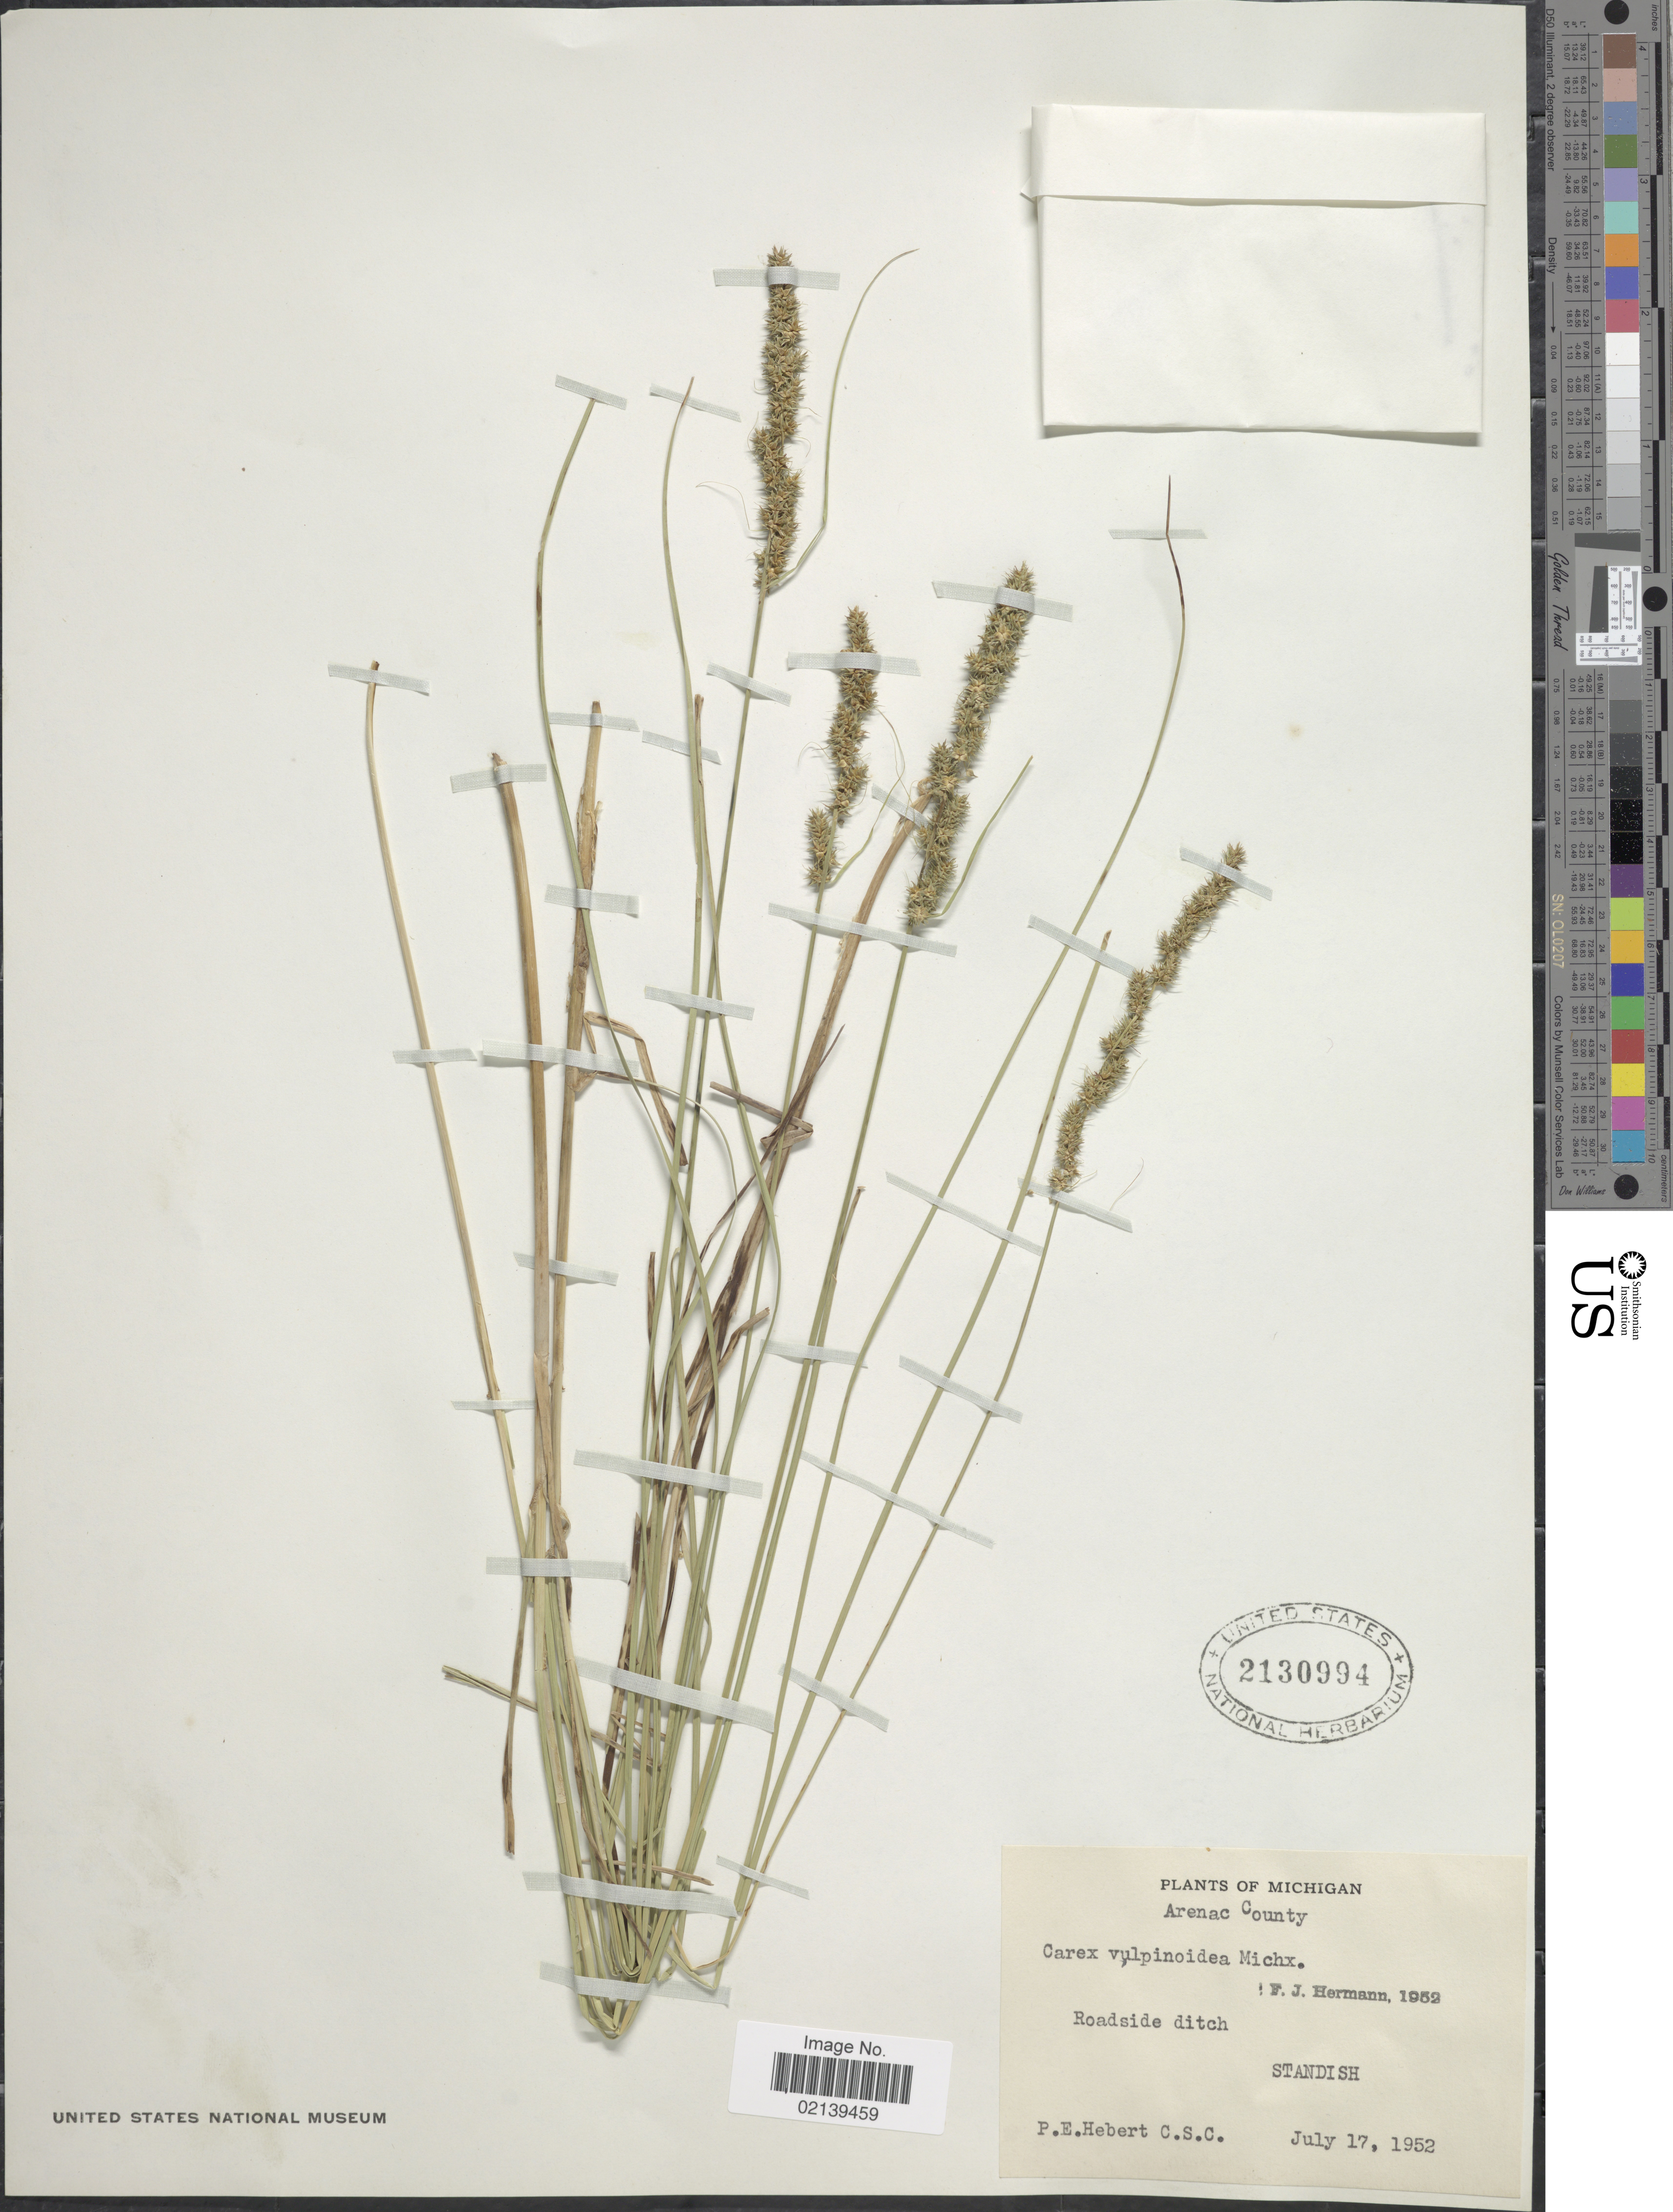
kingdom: Plantae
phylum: Tracheophyta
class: Liliopsida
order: Poales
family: Cyperaceae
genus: Carex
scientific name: Carex vulpinoidea Michx.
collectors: P. Hebert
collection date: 1952-07-17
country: United States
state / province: Michigan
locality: Roadside ditch, Standish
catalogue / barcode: US 2130994